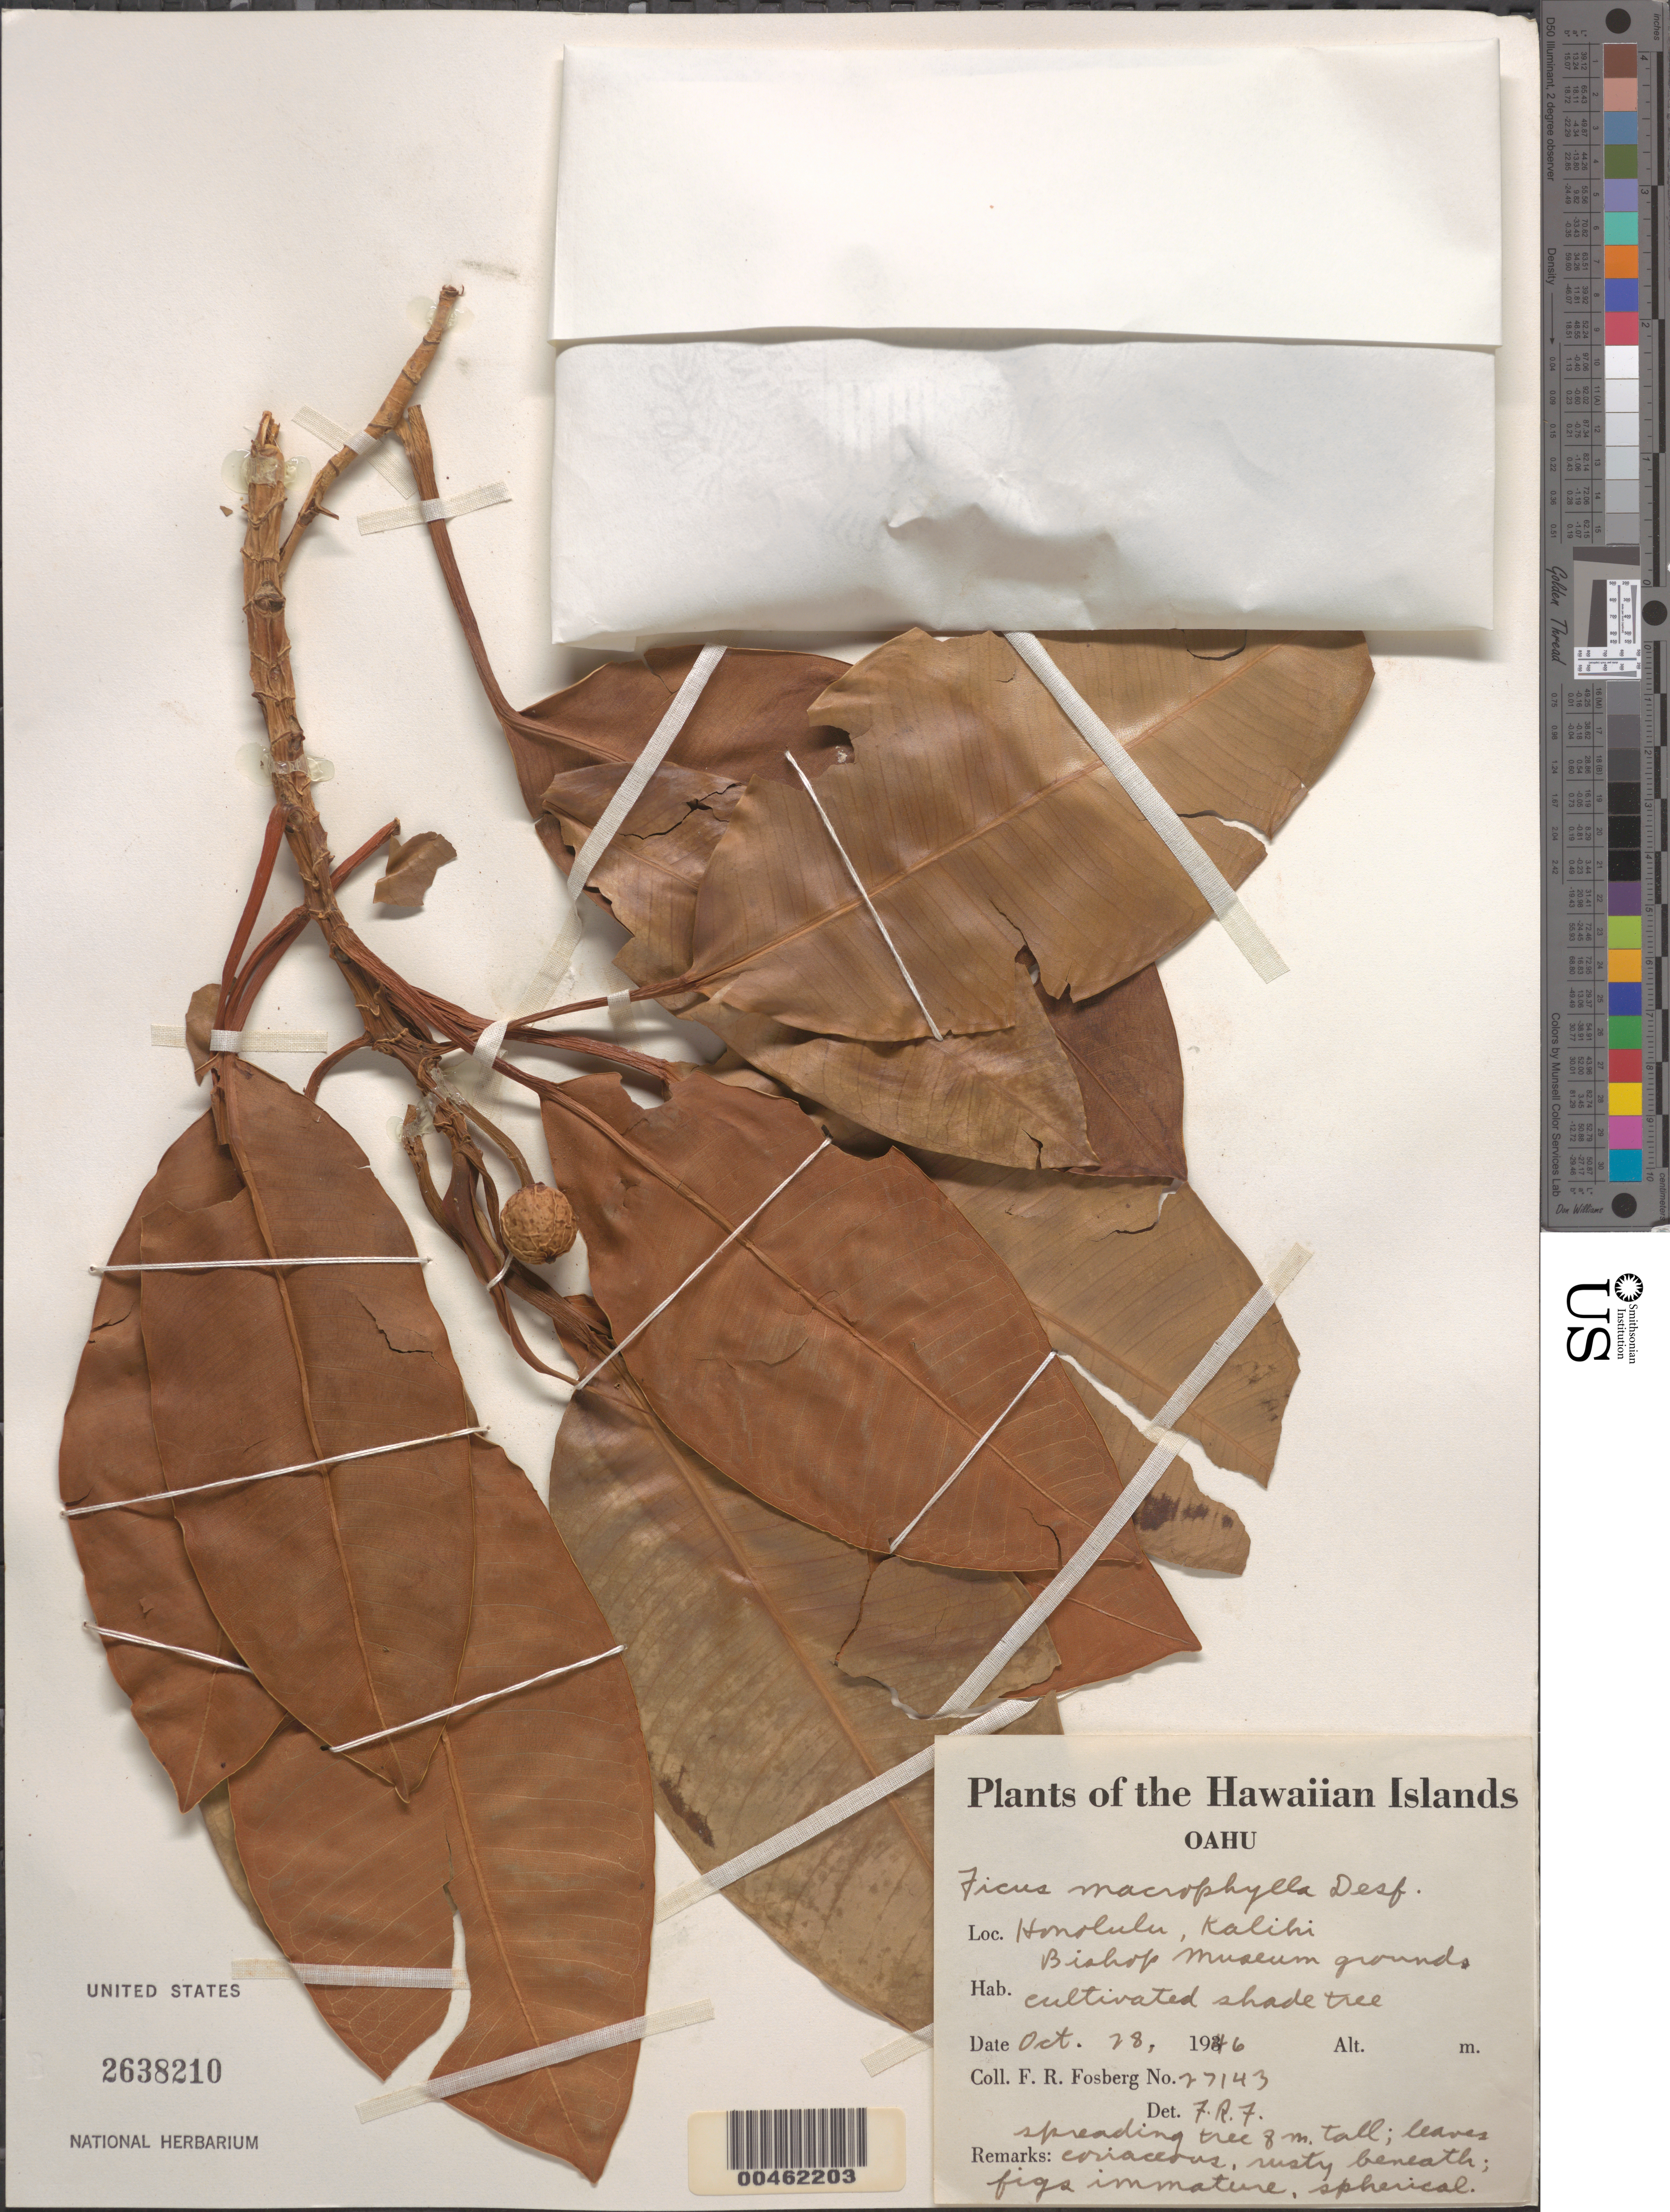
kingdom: Plantae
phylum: Tracheophyta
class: Magnoliopsida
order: Rosales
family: Moraceae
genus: Ficus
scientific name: Ficus macrophylla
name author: Pers.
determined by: Fosberg, F. R.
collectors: F. R. Fosberg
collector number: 27143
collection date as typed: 28 Oct 1946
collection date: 1946-10-28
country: United States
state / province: Hawaii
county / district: Honolulu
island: Oahu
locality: Honolulu, Kaliki, Bishop Museum grounds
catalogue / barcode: US 2638210